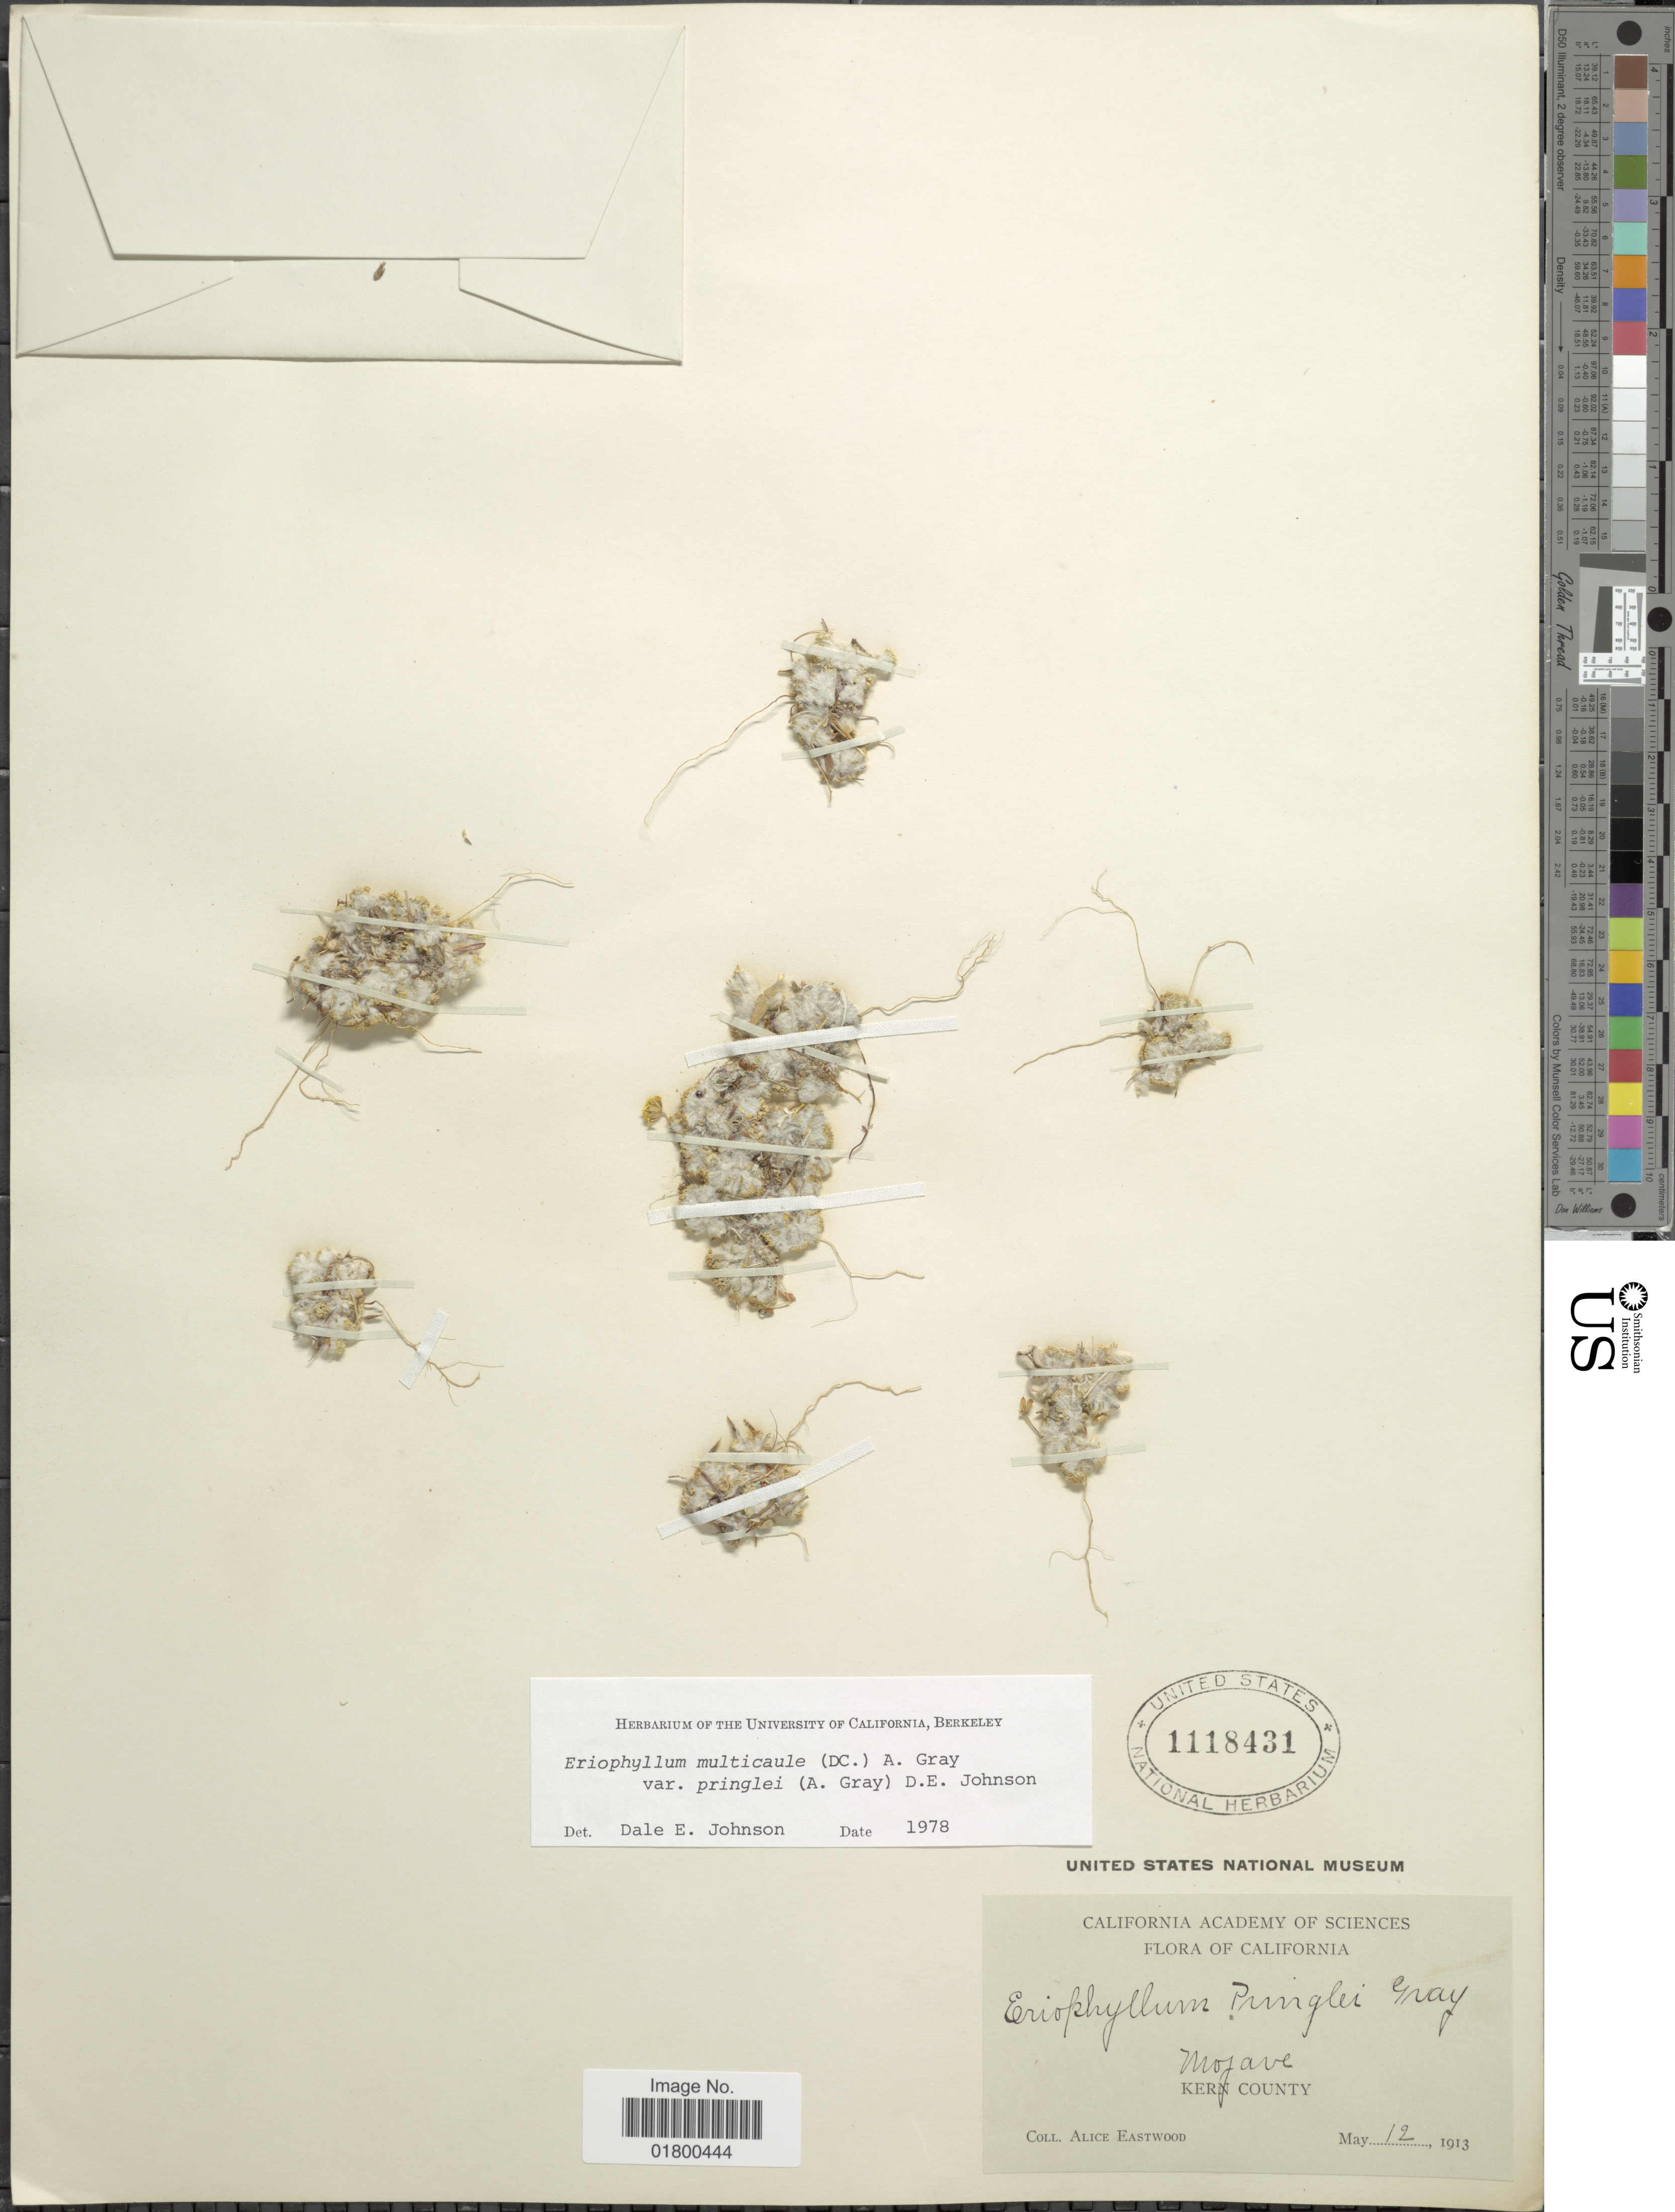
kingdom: Plantae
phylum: Tracheophyta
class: Magnoliopsida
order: Asterales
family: Asteraceae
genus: Eriophyllum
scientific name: Eriophyllum multicaule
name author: (DC.) A. Gray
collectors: A. Eastwood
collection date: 1913-05-12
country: United States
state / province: California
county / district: Kern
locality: Mojave, Kern County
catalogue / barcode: US 1118431